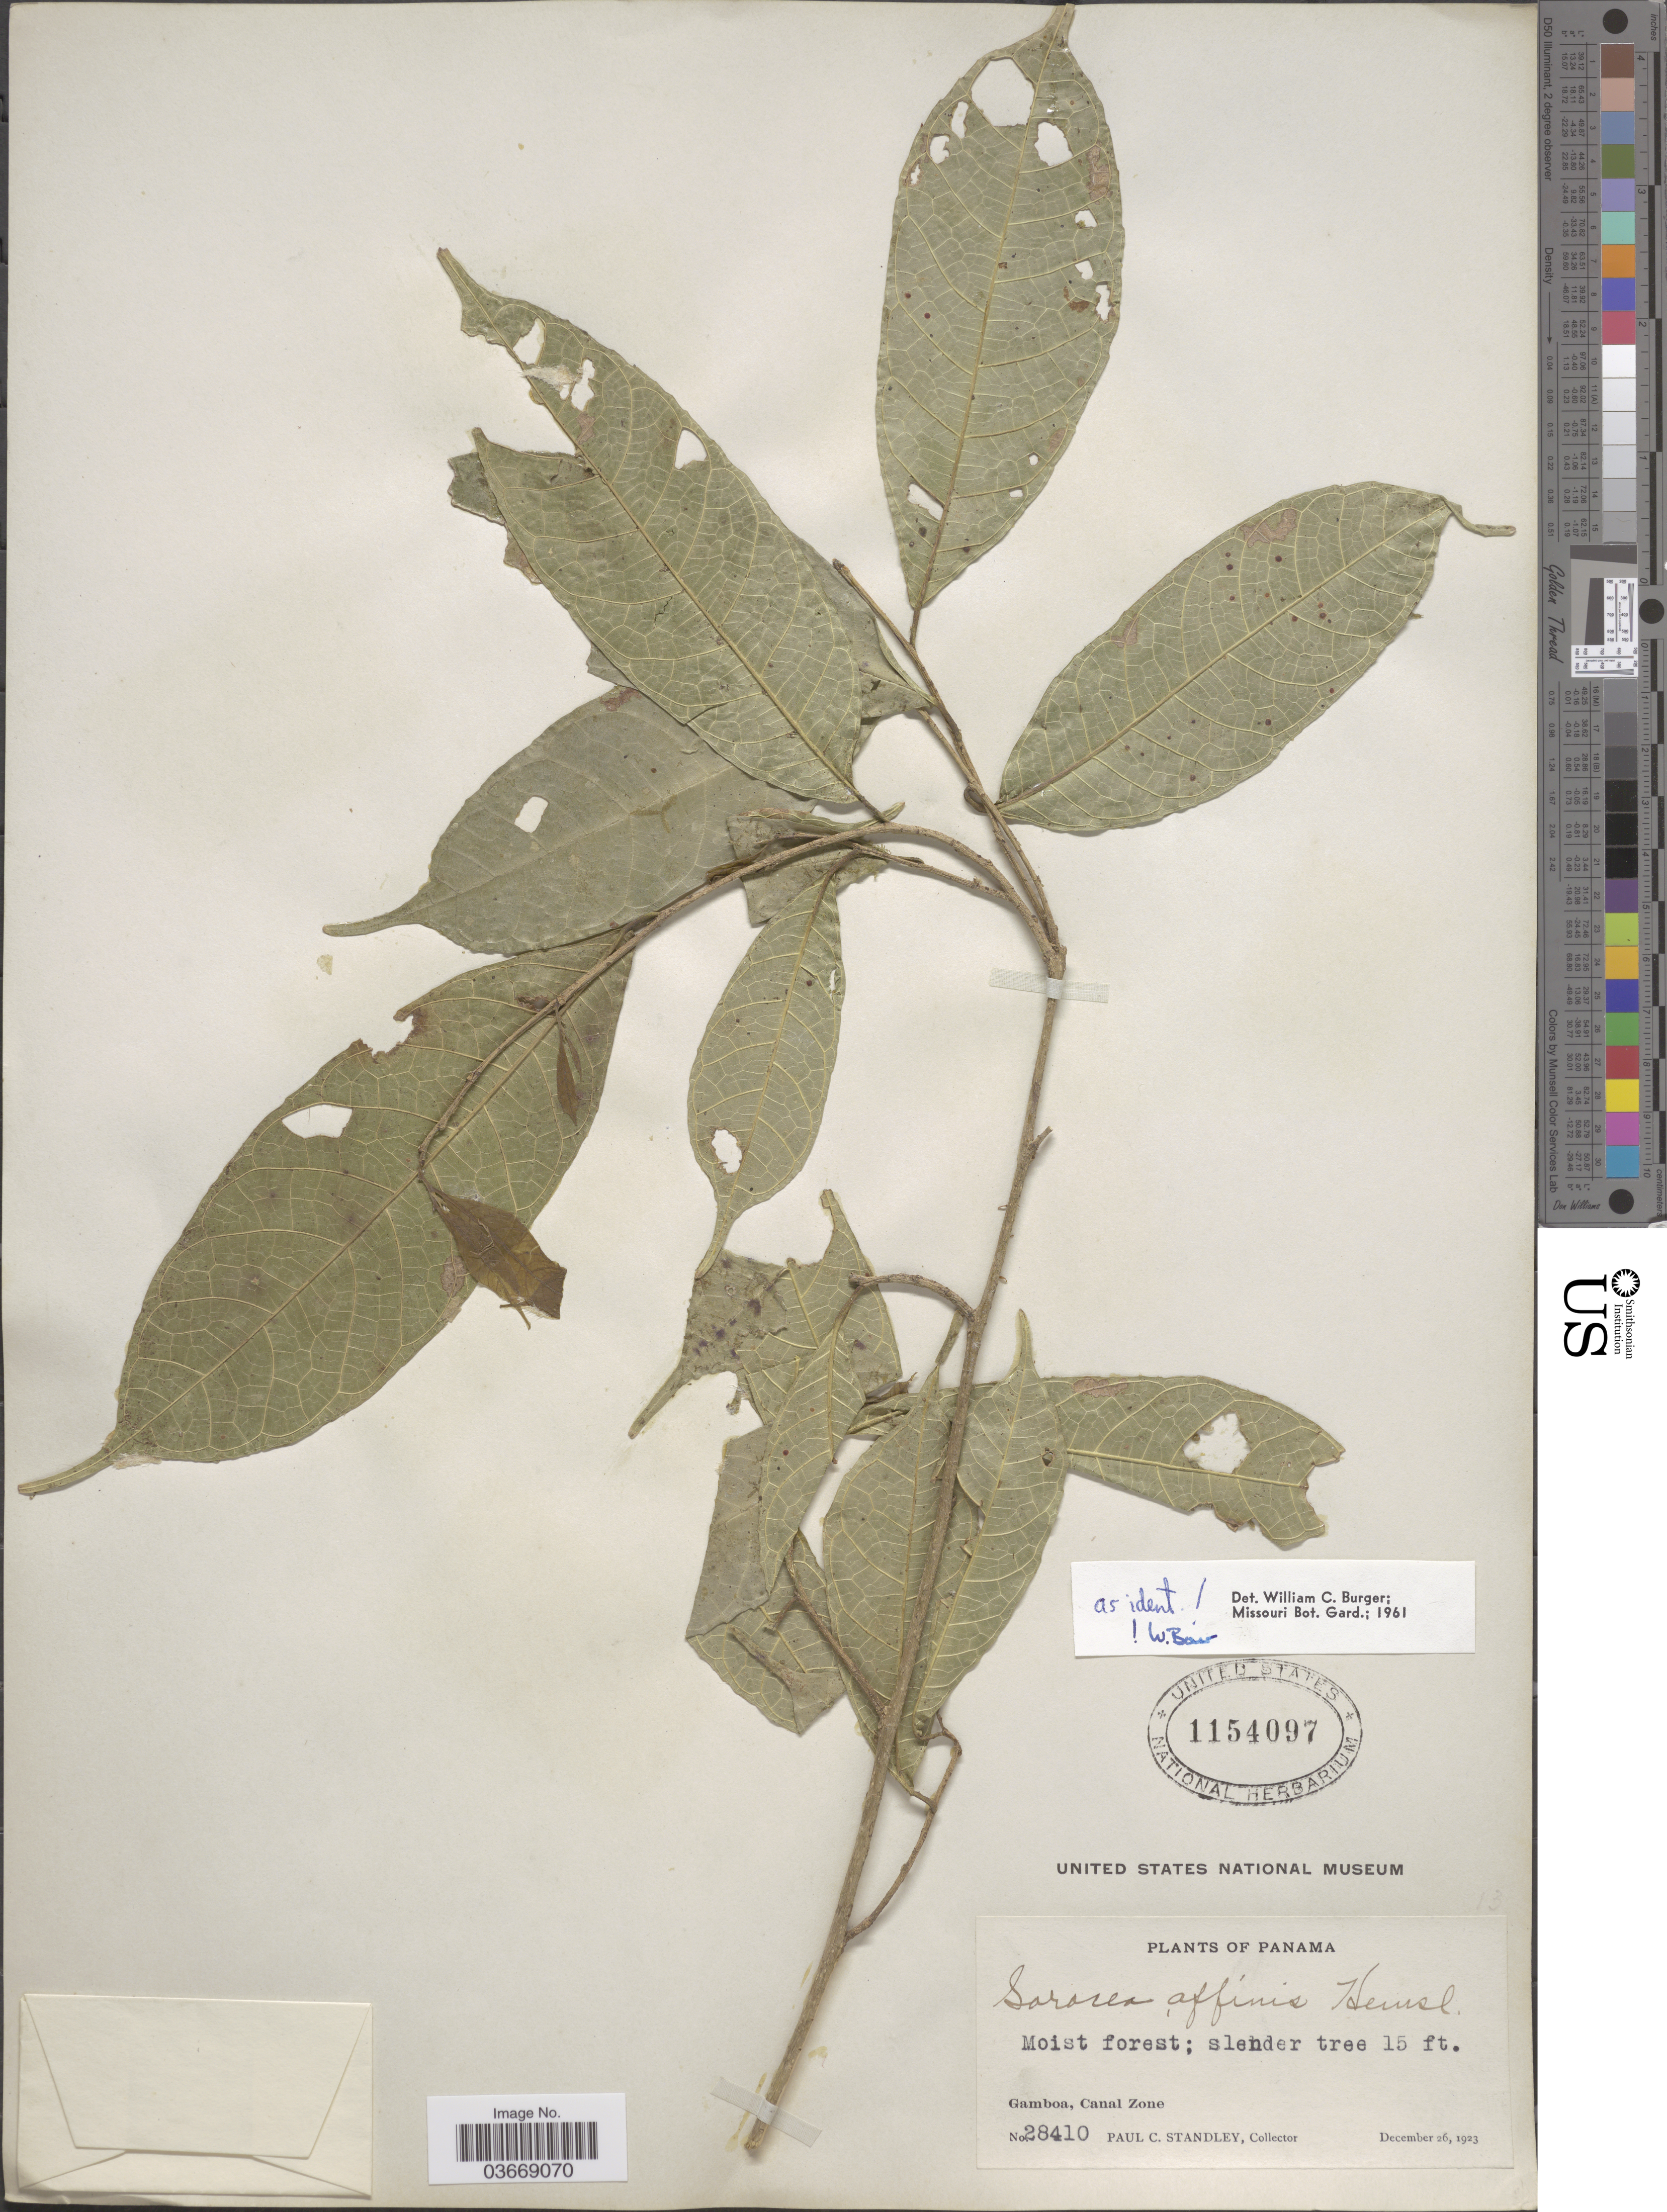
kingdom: Plantae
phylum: Tracheophyta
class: Magnoliopsida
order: Rosales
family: Moraceae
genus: Sorocea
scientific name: Sorocea affinis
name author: Hemsl.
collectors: P. C. Standley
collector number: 28410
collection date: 1923-12-26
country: Panama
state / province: Colón / Panamá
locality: Gamboa, Canal Zone.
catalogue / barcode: US 1154097